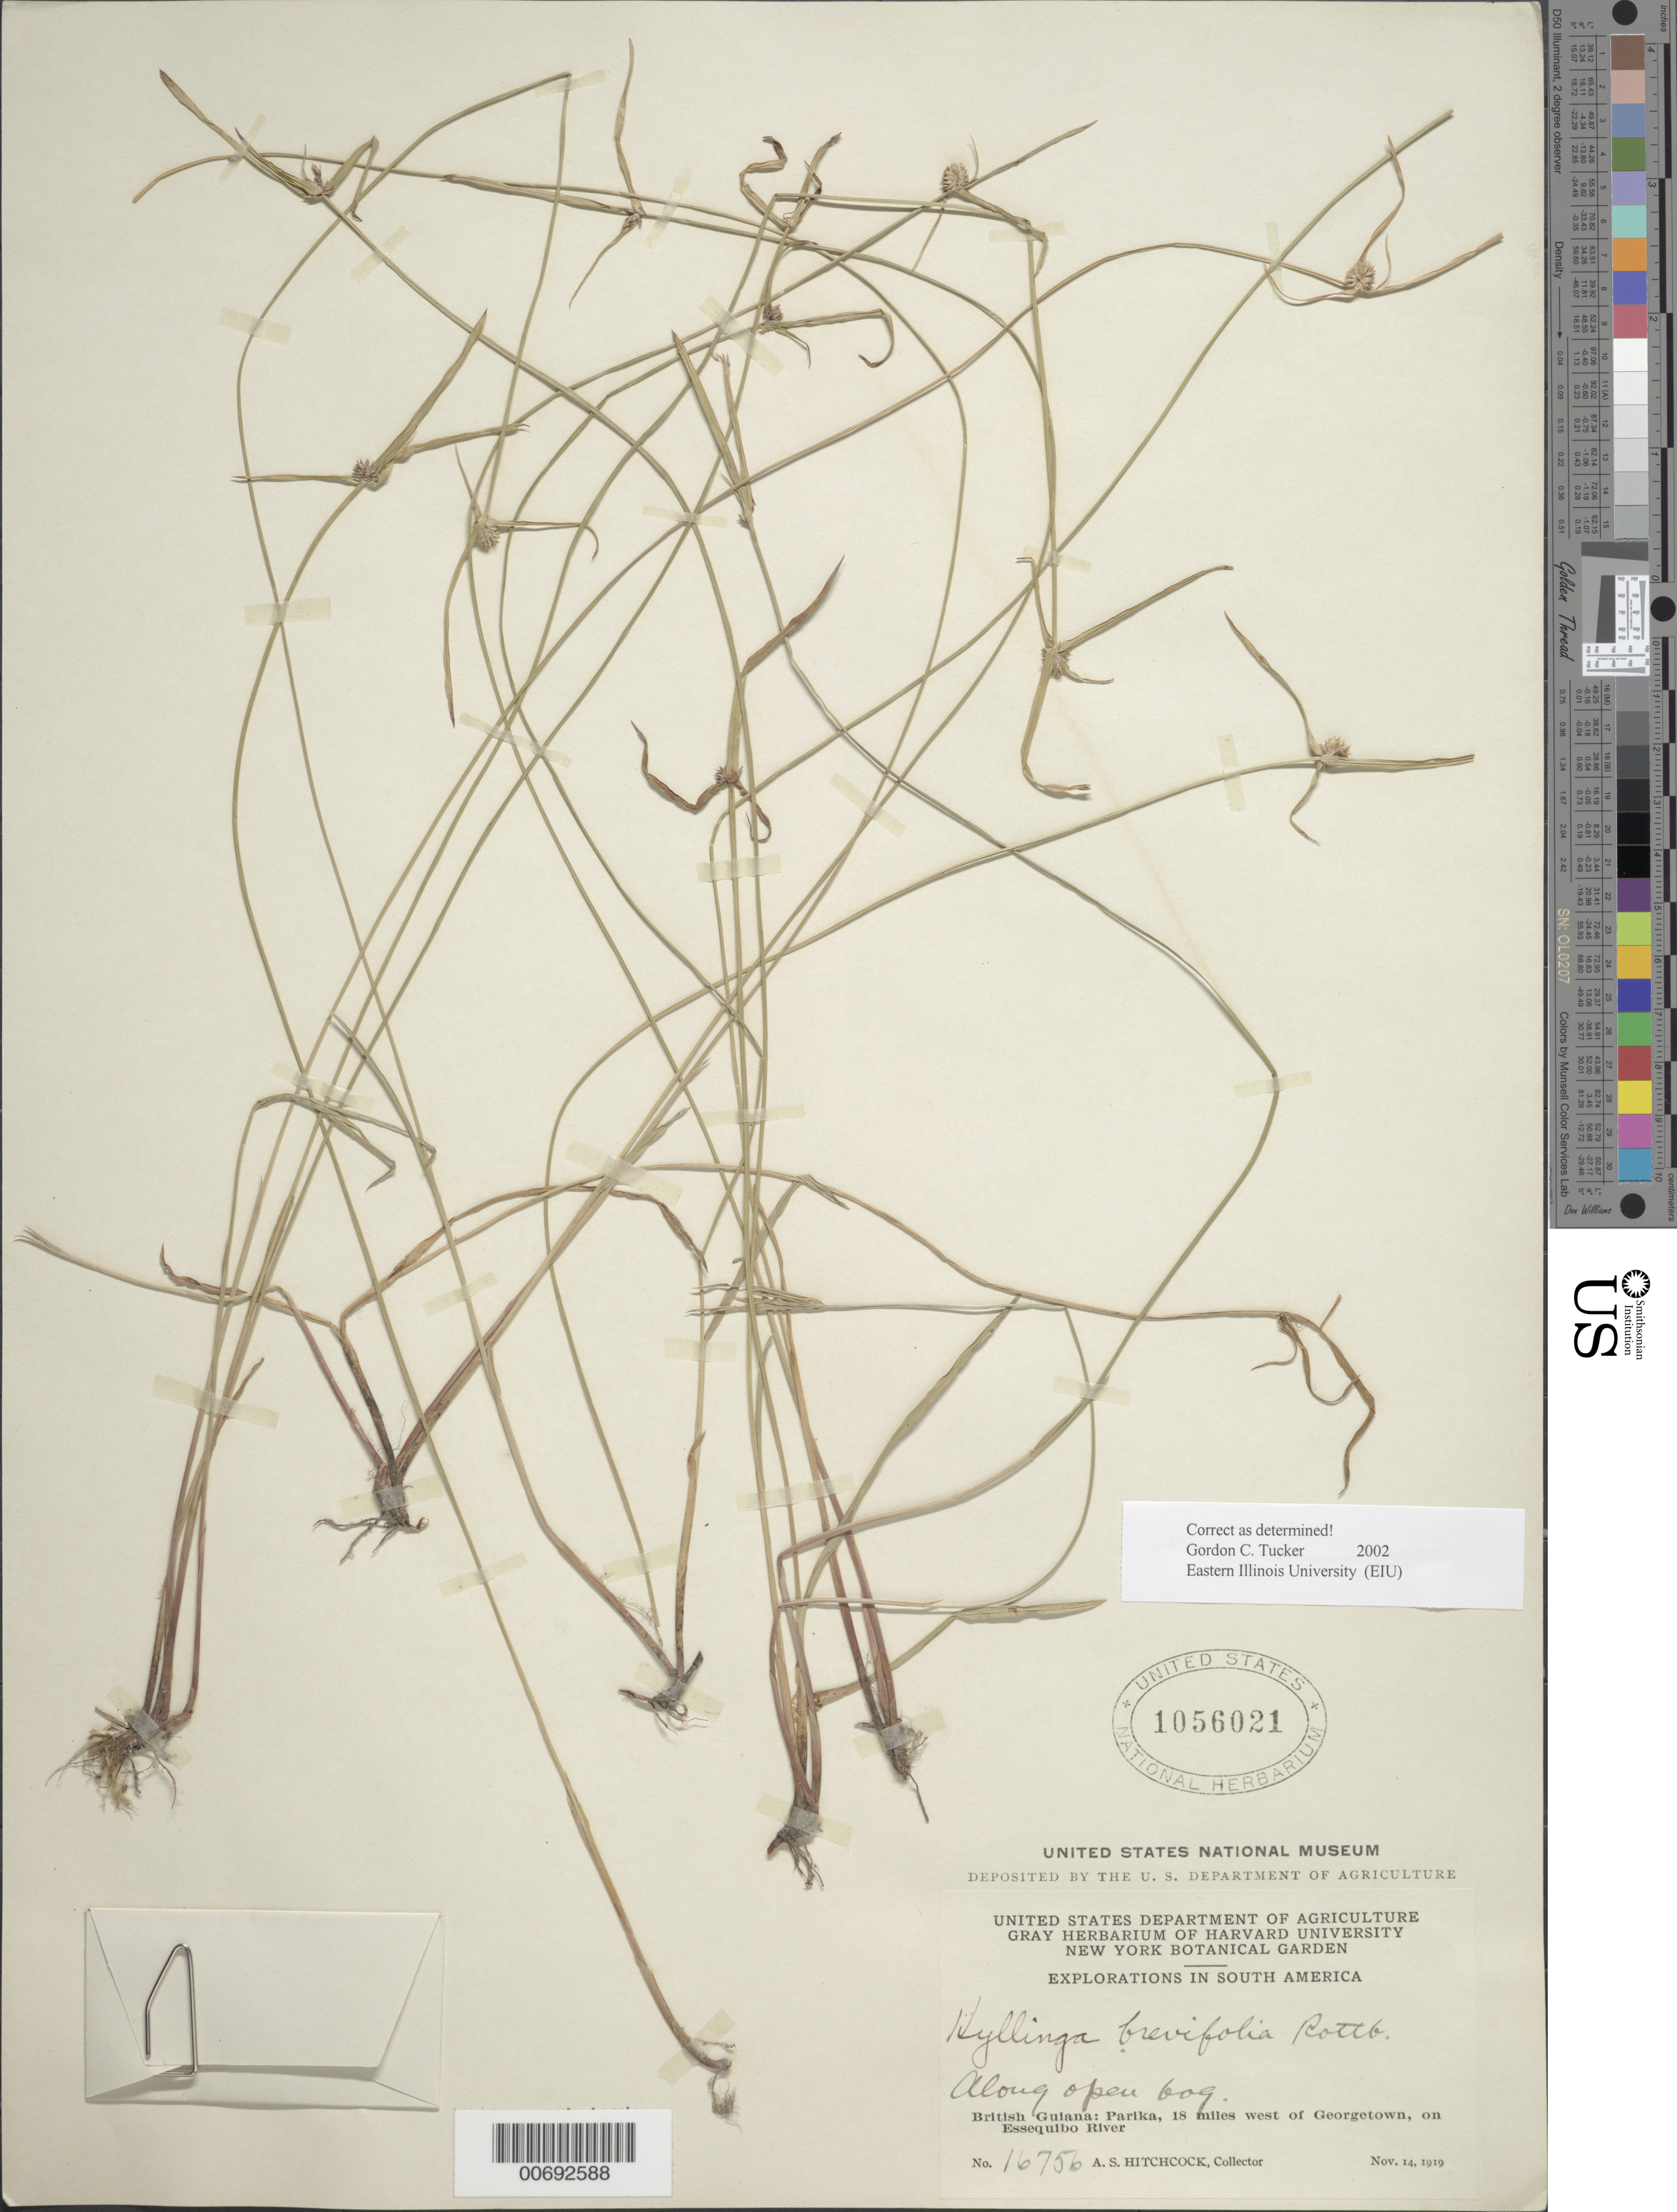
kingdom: Plantae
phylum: Tracheophyta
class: Liliopsida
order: Poales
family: Cyperaceae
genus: Cyperus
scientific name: Cyperus brevifolius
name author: (Rottb.) Hassk.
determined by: Strong, M. T., (US), Smithsonian Institution - National Museum of Natural History (UNITED STATES)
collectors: A. S. Hitchcock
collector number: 16756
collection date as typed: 14-Nov-19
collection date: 1919-11-14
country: Guyana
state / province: Essequibo Isl-W. Demerara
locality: Parika, 18 mi. W of Georgetown, on Essequibo R.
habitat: Along open bog;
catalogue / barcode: US 1056021